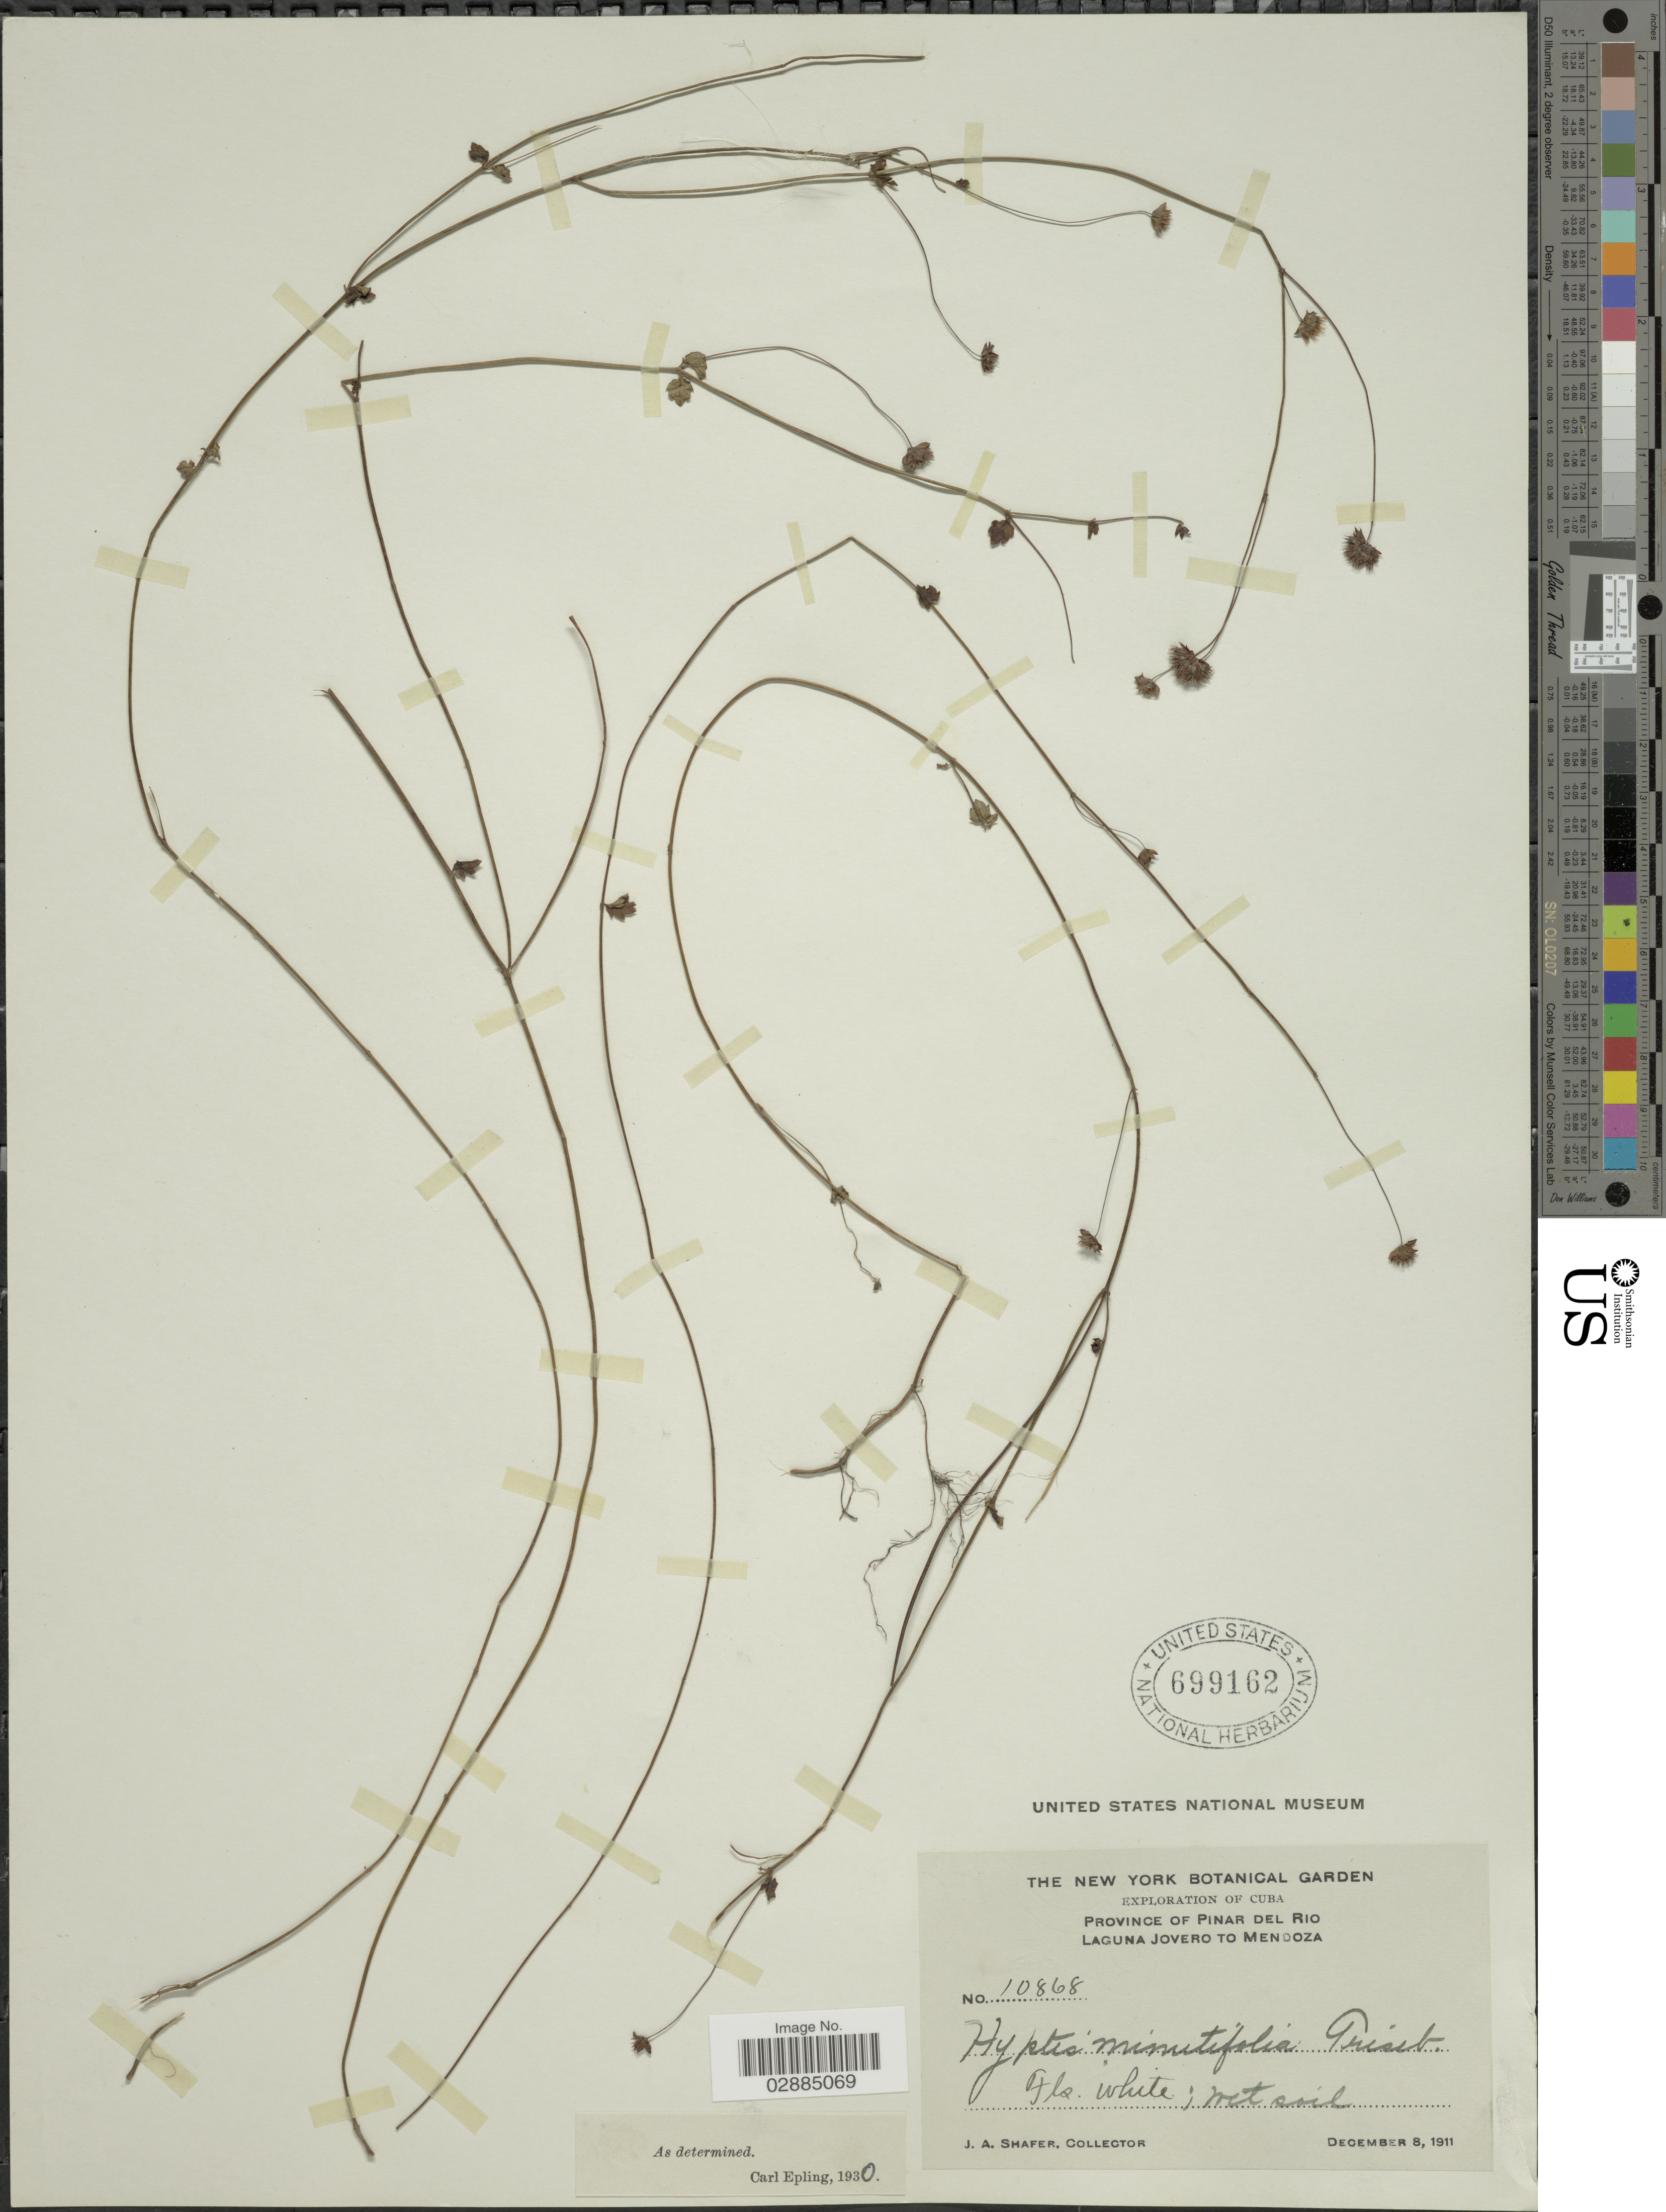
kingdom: Plantae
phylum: Tracheophyta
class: Magnoliopsida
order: Lamiales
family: Lamiaceae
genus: Hyptis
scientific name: Hyptis minutifolia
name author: Griseb.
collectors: J. A. Shafer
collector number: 10868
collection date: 1911-12-08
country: Cuba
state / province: Pinar del Río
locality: Laguna Jovero to Mendoza.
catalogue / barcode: US 699162